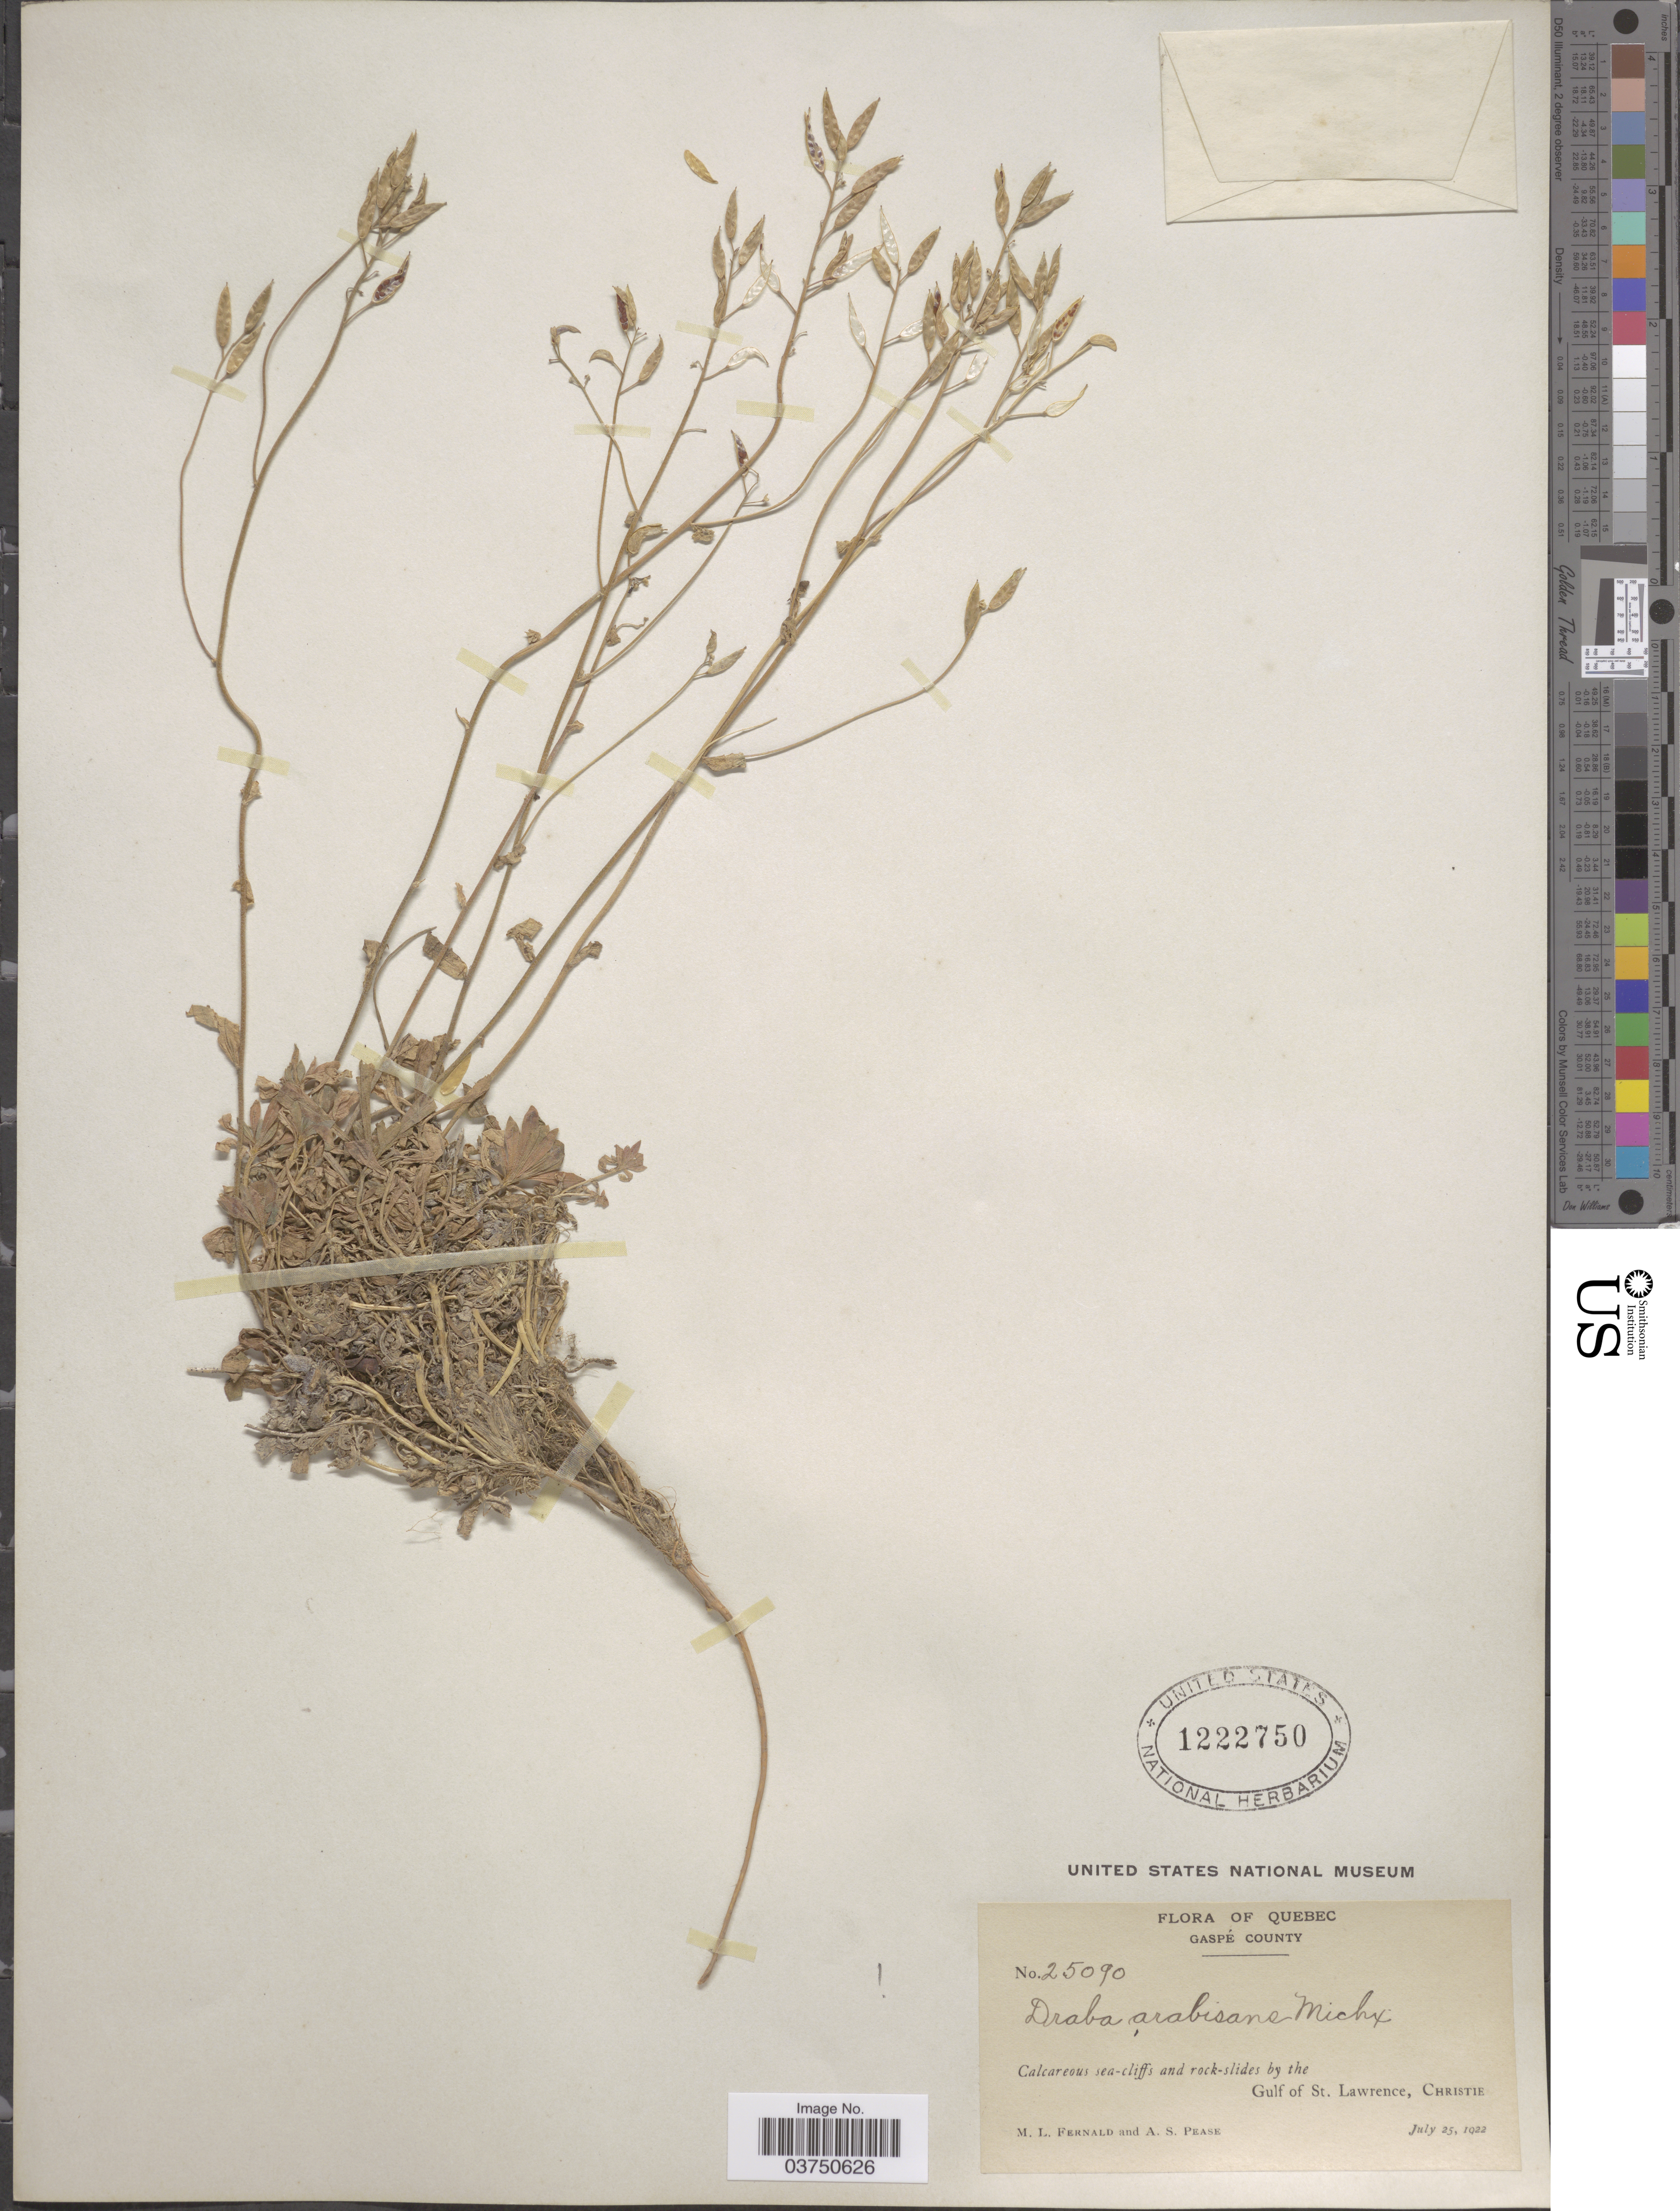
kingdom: Plantae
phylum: Tracheophyta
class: Magnoliopsida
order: Brassicales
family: Brassicaceae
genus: Draba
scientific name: Draba arabisans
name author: Michx.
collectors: M. L. Fernald & A. S. Pease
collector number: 25090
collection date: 1922-07-25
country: Canada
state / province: Quebec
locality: Gaspé County. Calcareous sea-cliffs and rock slides by the Gulf of St. Lawrence, Christie.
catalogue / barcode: US 1222750